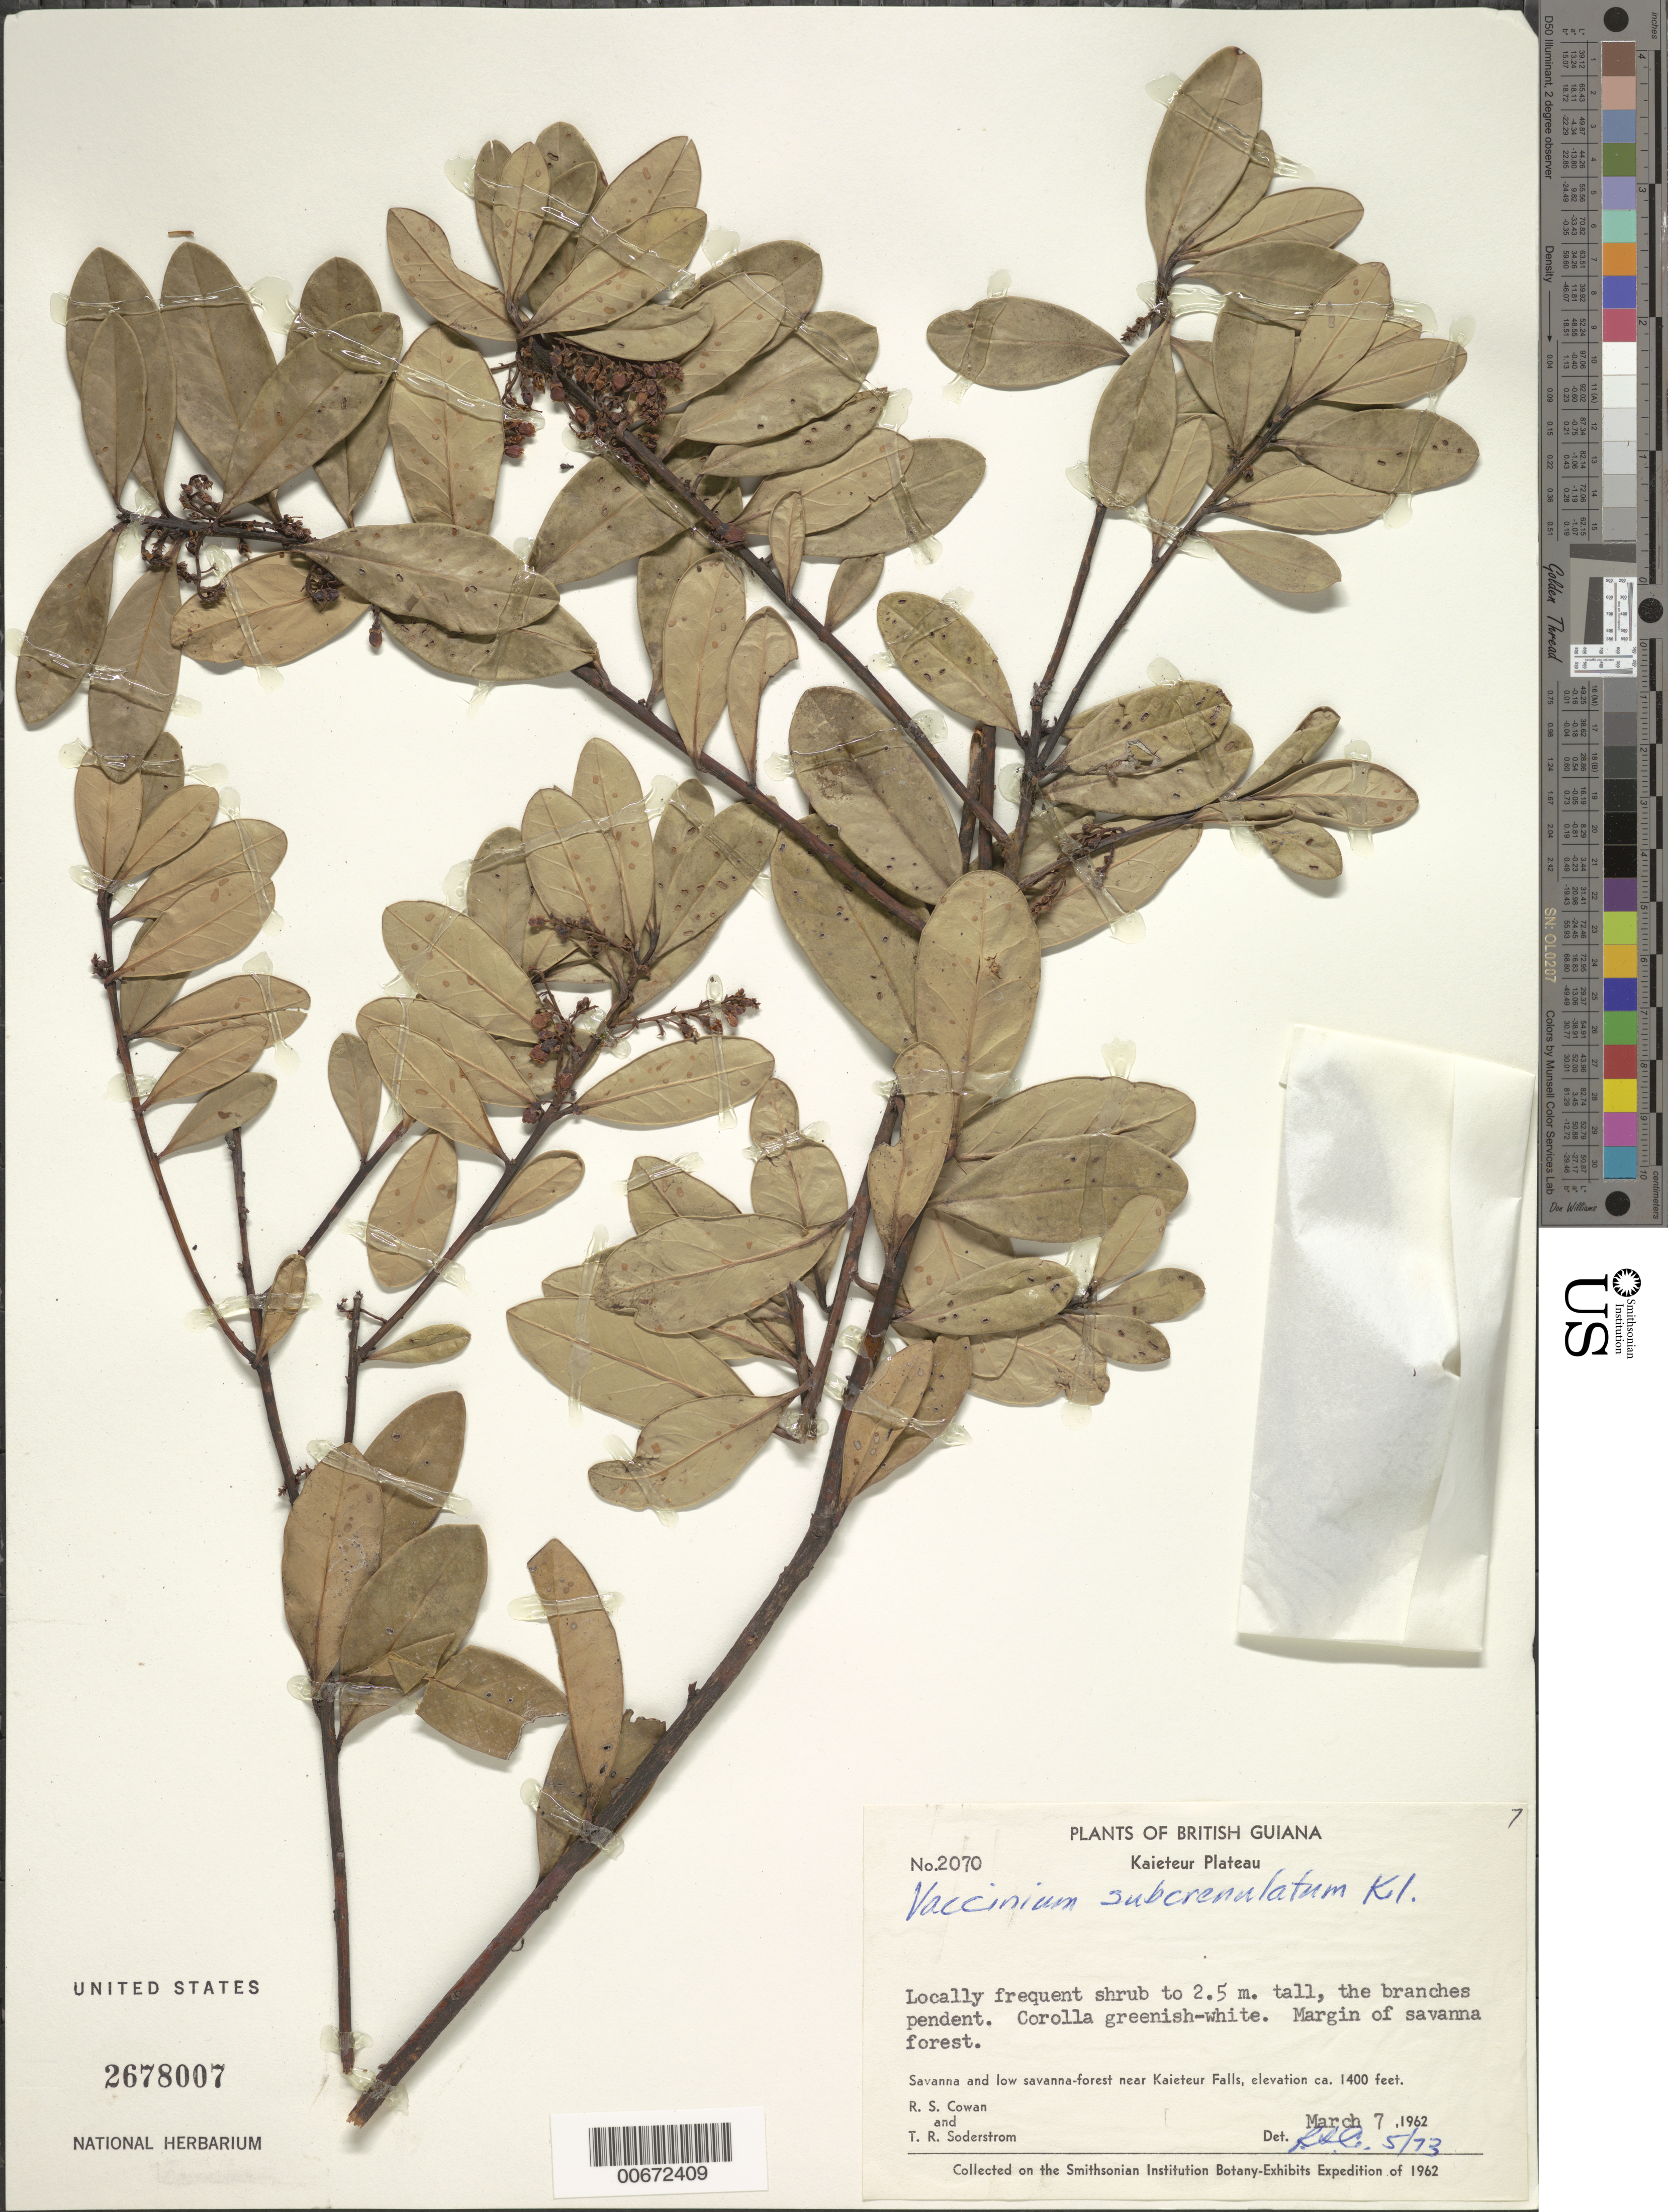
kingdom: Plantae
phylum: Tracheophyta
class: Magnoliopsida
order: Ericales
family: Ericaceae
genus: Vaccinium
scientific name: Vaccinium subcrenulatum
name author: Klotzsch ex Meisn.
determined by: Cowan, R. S.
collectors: R. S. Cowan & T. R. Soderstrom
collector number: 2070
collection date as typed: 7-Mar-62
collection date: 1962-03-07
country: Guyana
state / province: Potaro-Siparuni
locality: Kaieteur Plateau, near Kaieteur Falls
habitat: Margin of savanna forest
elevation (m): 427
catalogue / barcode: US 2678007